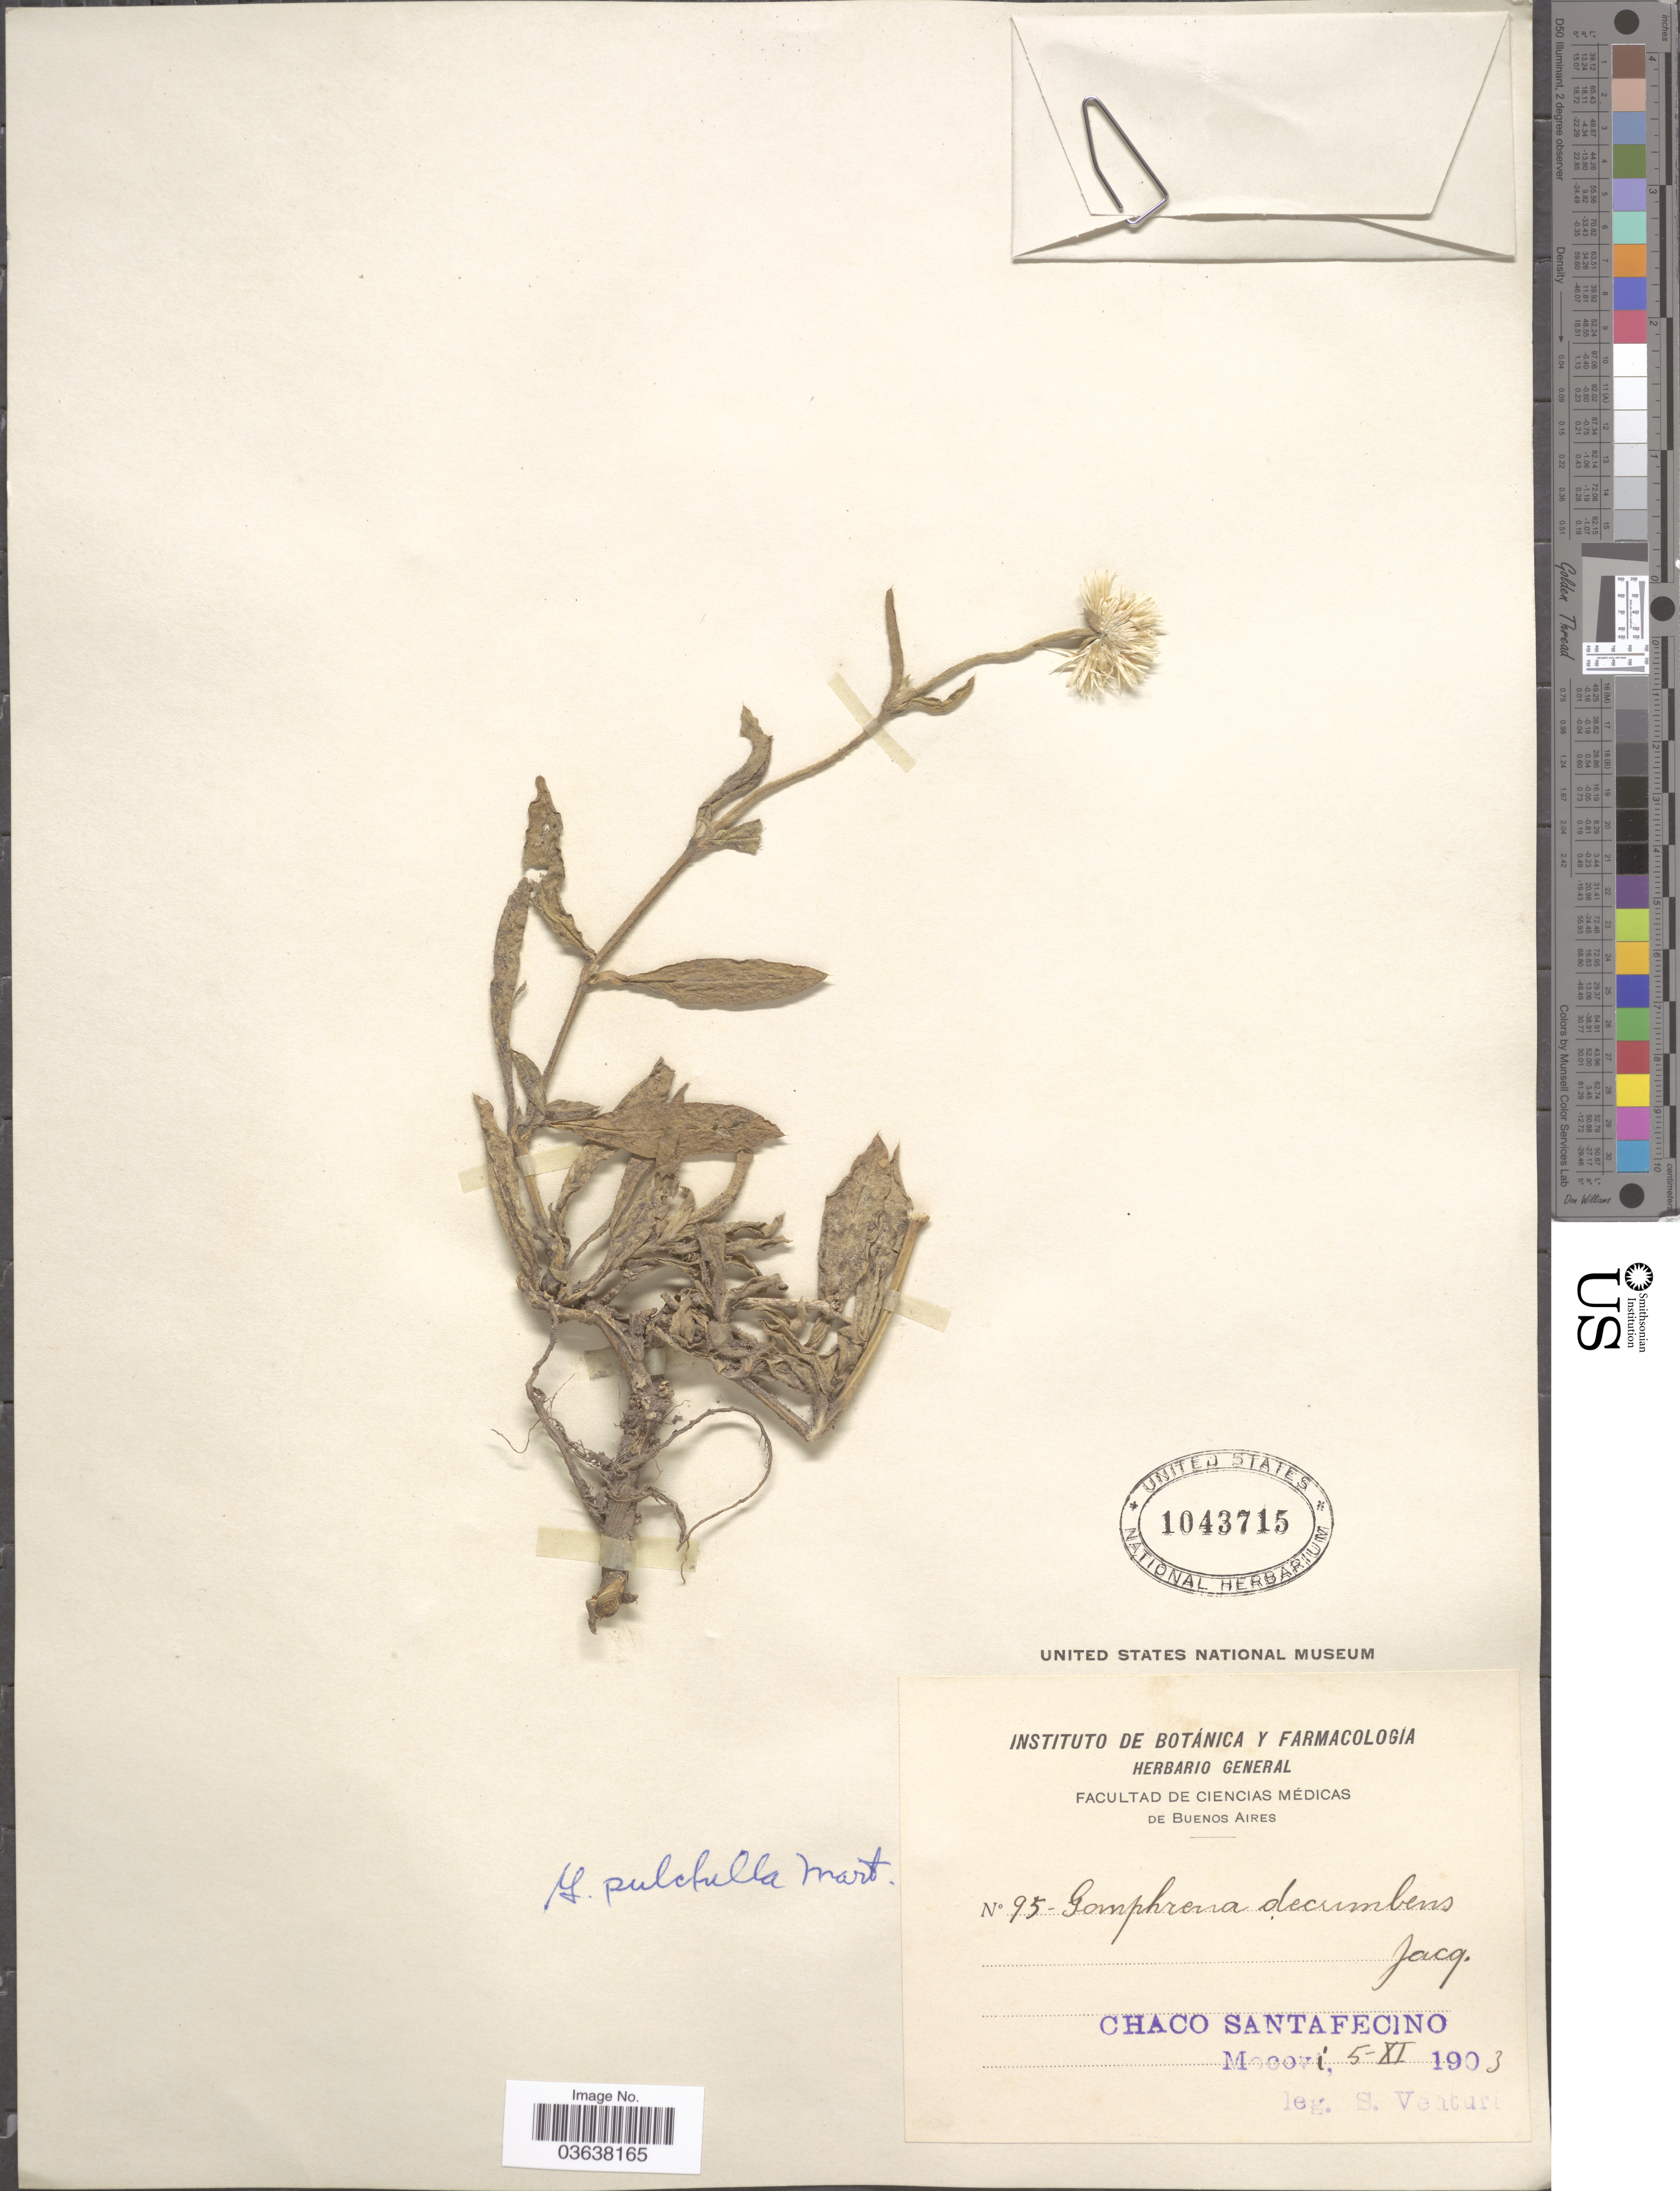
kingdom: Plantae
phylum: Tracheophyta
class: Magnoliopsida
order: Caryophyllales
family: Amaranthaceae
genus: Gomphrena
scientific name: Gomphrena pulchella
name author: Mart.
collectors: S. Venturi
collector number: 95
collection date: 1903-11-05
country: Argentina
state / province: Chaco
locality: Santa Fecino, Mocovi.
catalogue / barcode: US 1043715